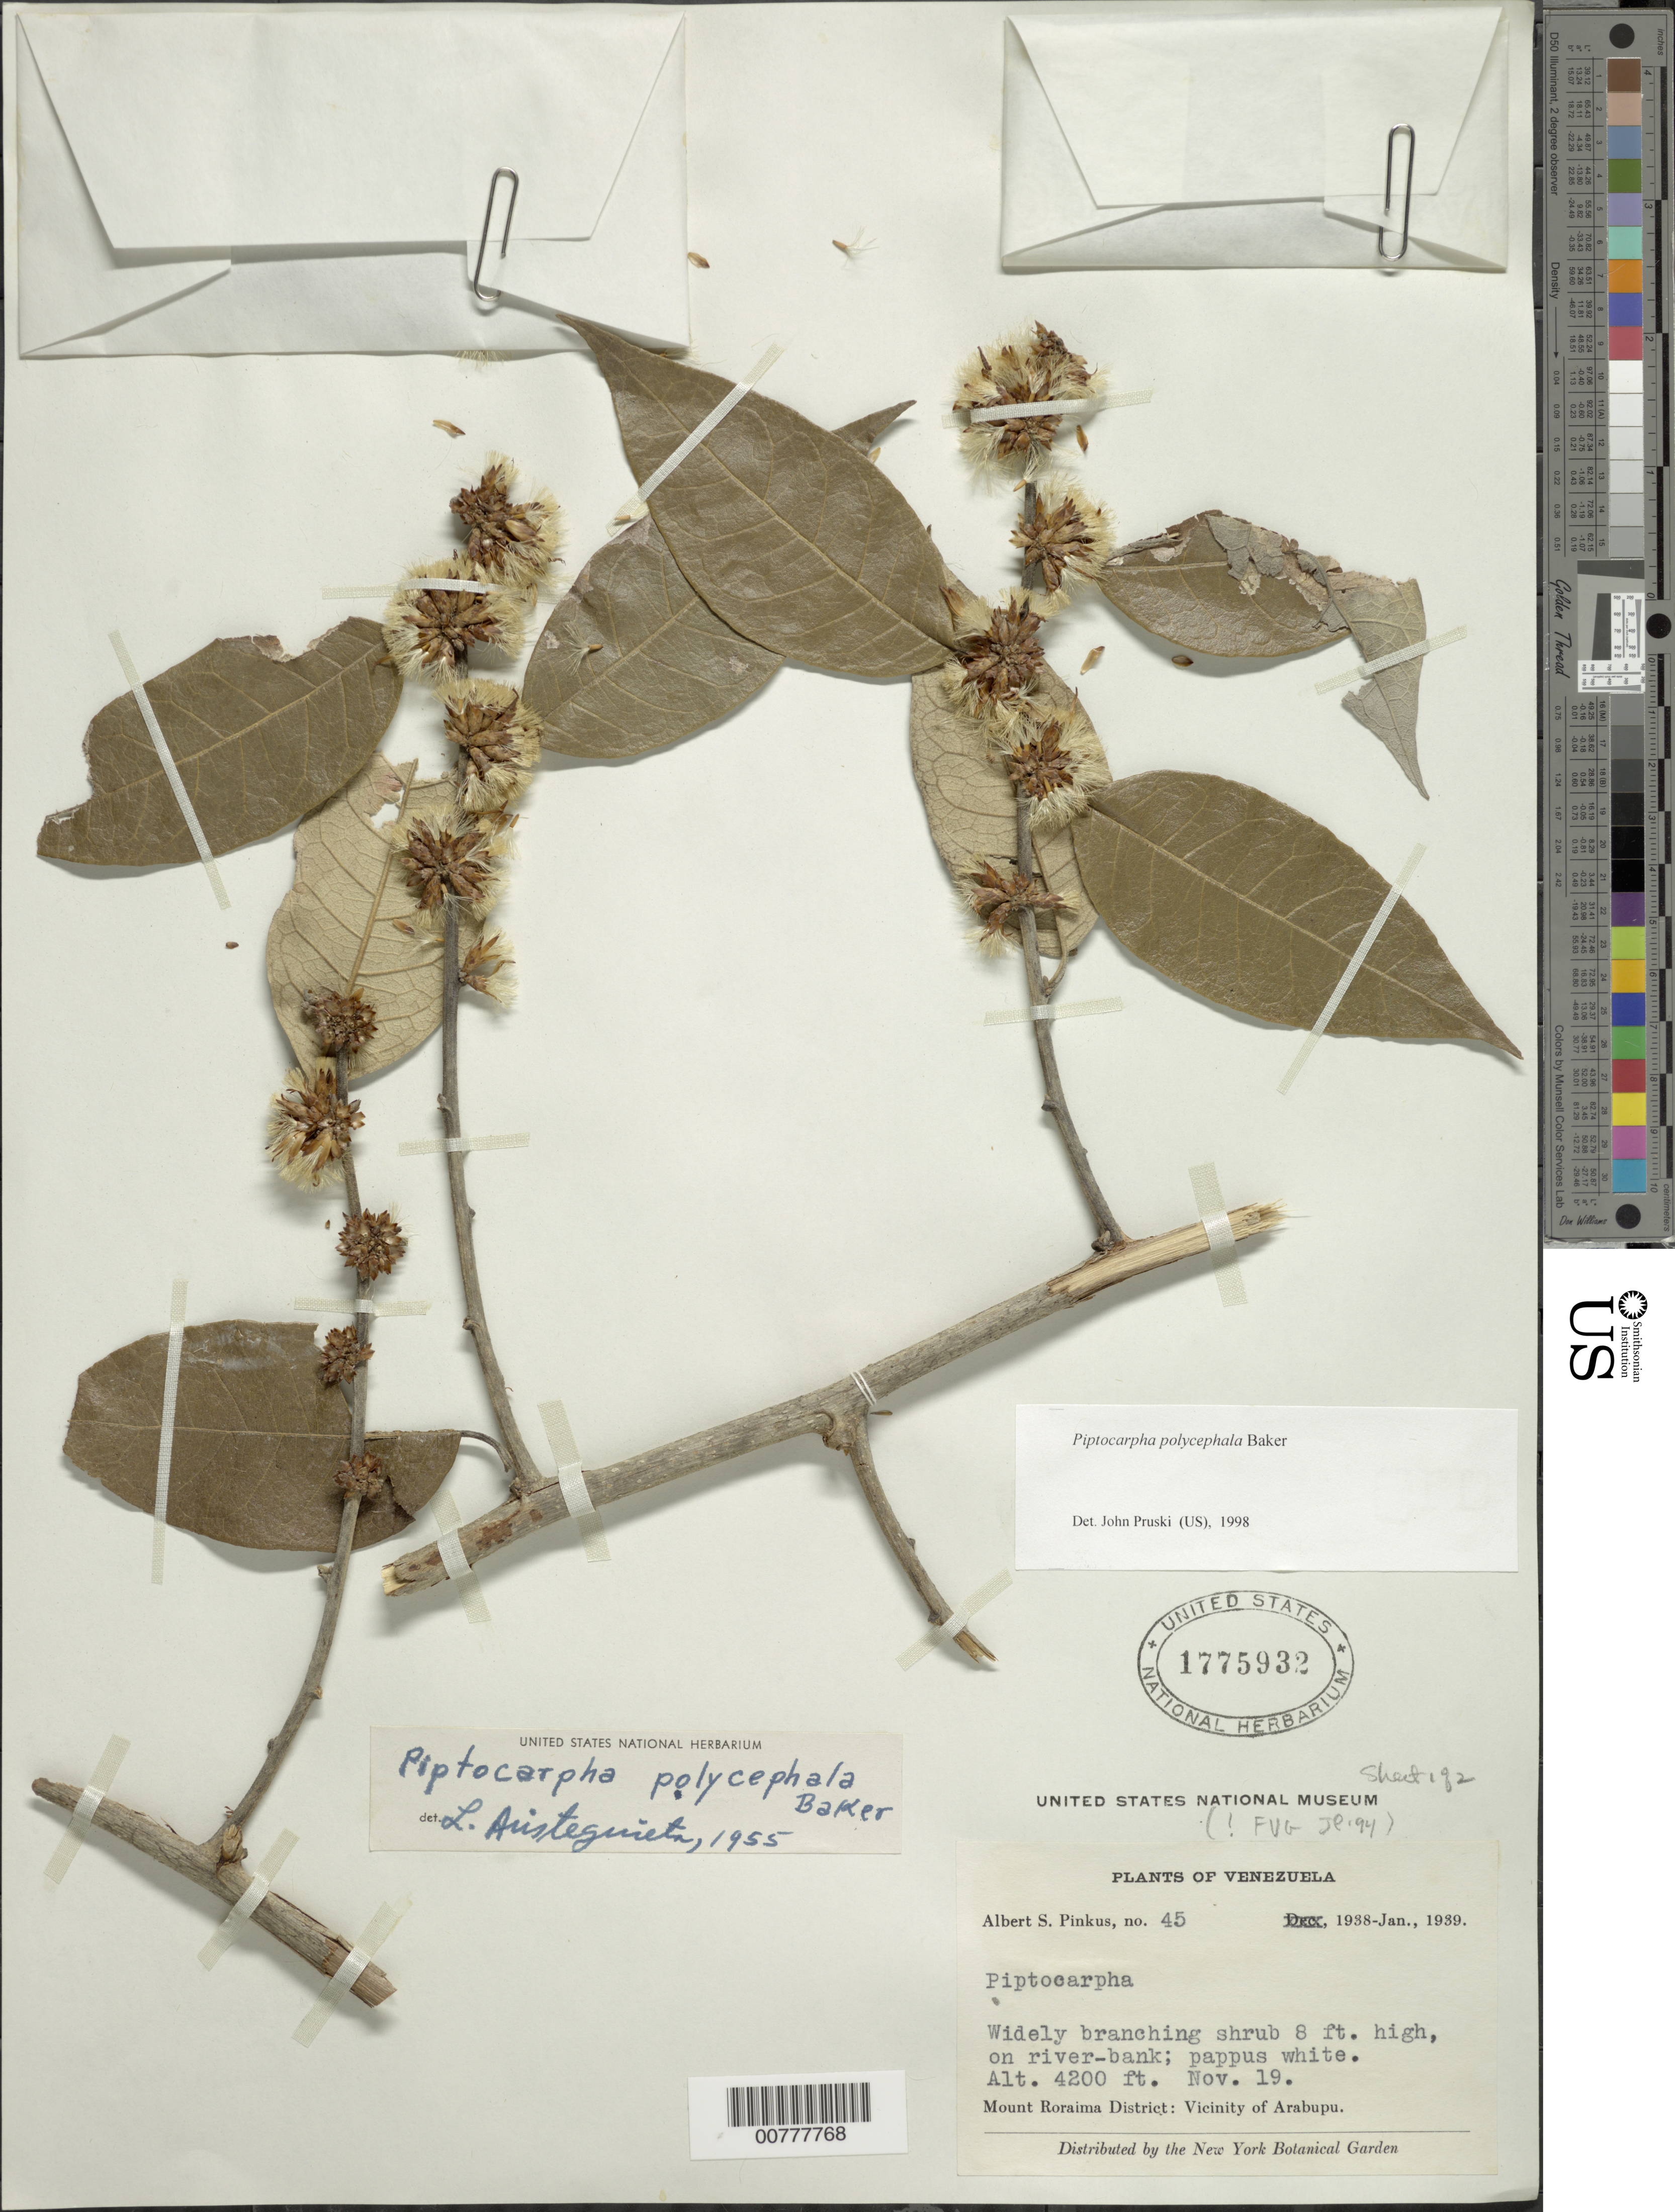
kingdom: Plantae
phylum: Tracheophyta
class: Magnoliopsida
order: Asterales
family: Asteraceae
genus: Piptocarpha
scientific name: Piptocarpha polycephala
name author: Baker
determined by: Pruski, J. F.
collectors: A. Pinkus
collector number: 45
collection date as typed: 19-Nov-38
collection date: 1938-11-19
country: Venezuela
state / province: Bolívar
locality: Mt. Roraima District; vic of Arabupu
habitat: Riverbank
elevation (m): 1280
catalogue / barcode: US 1775932